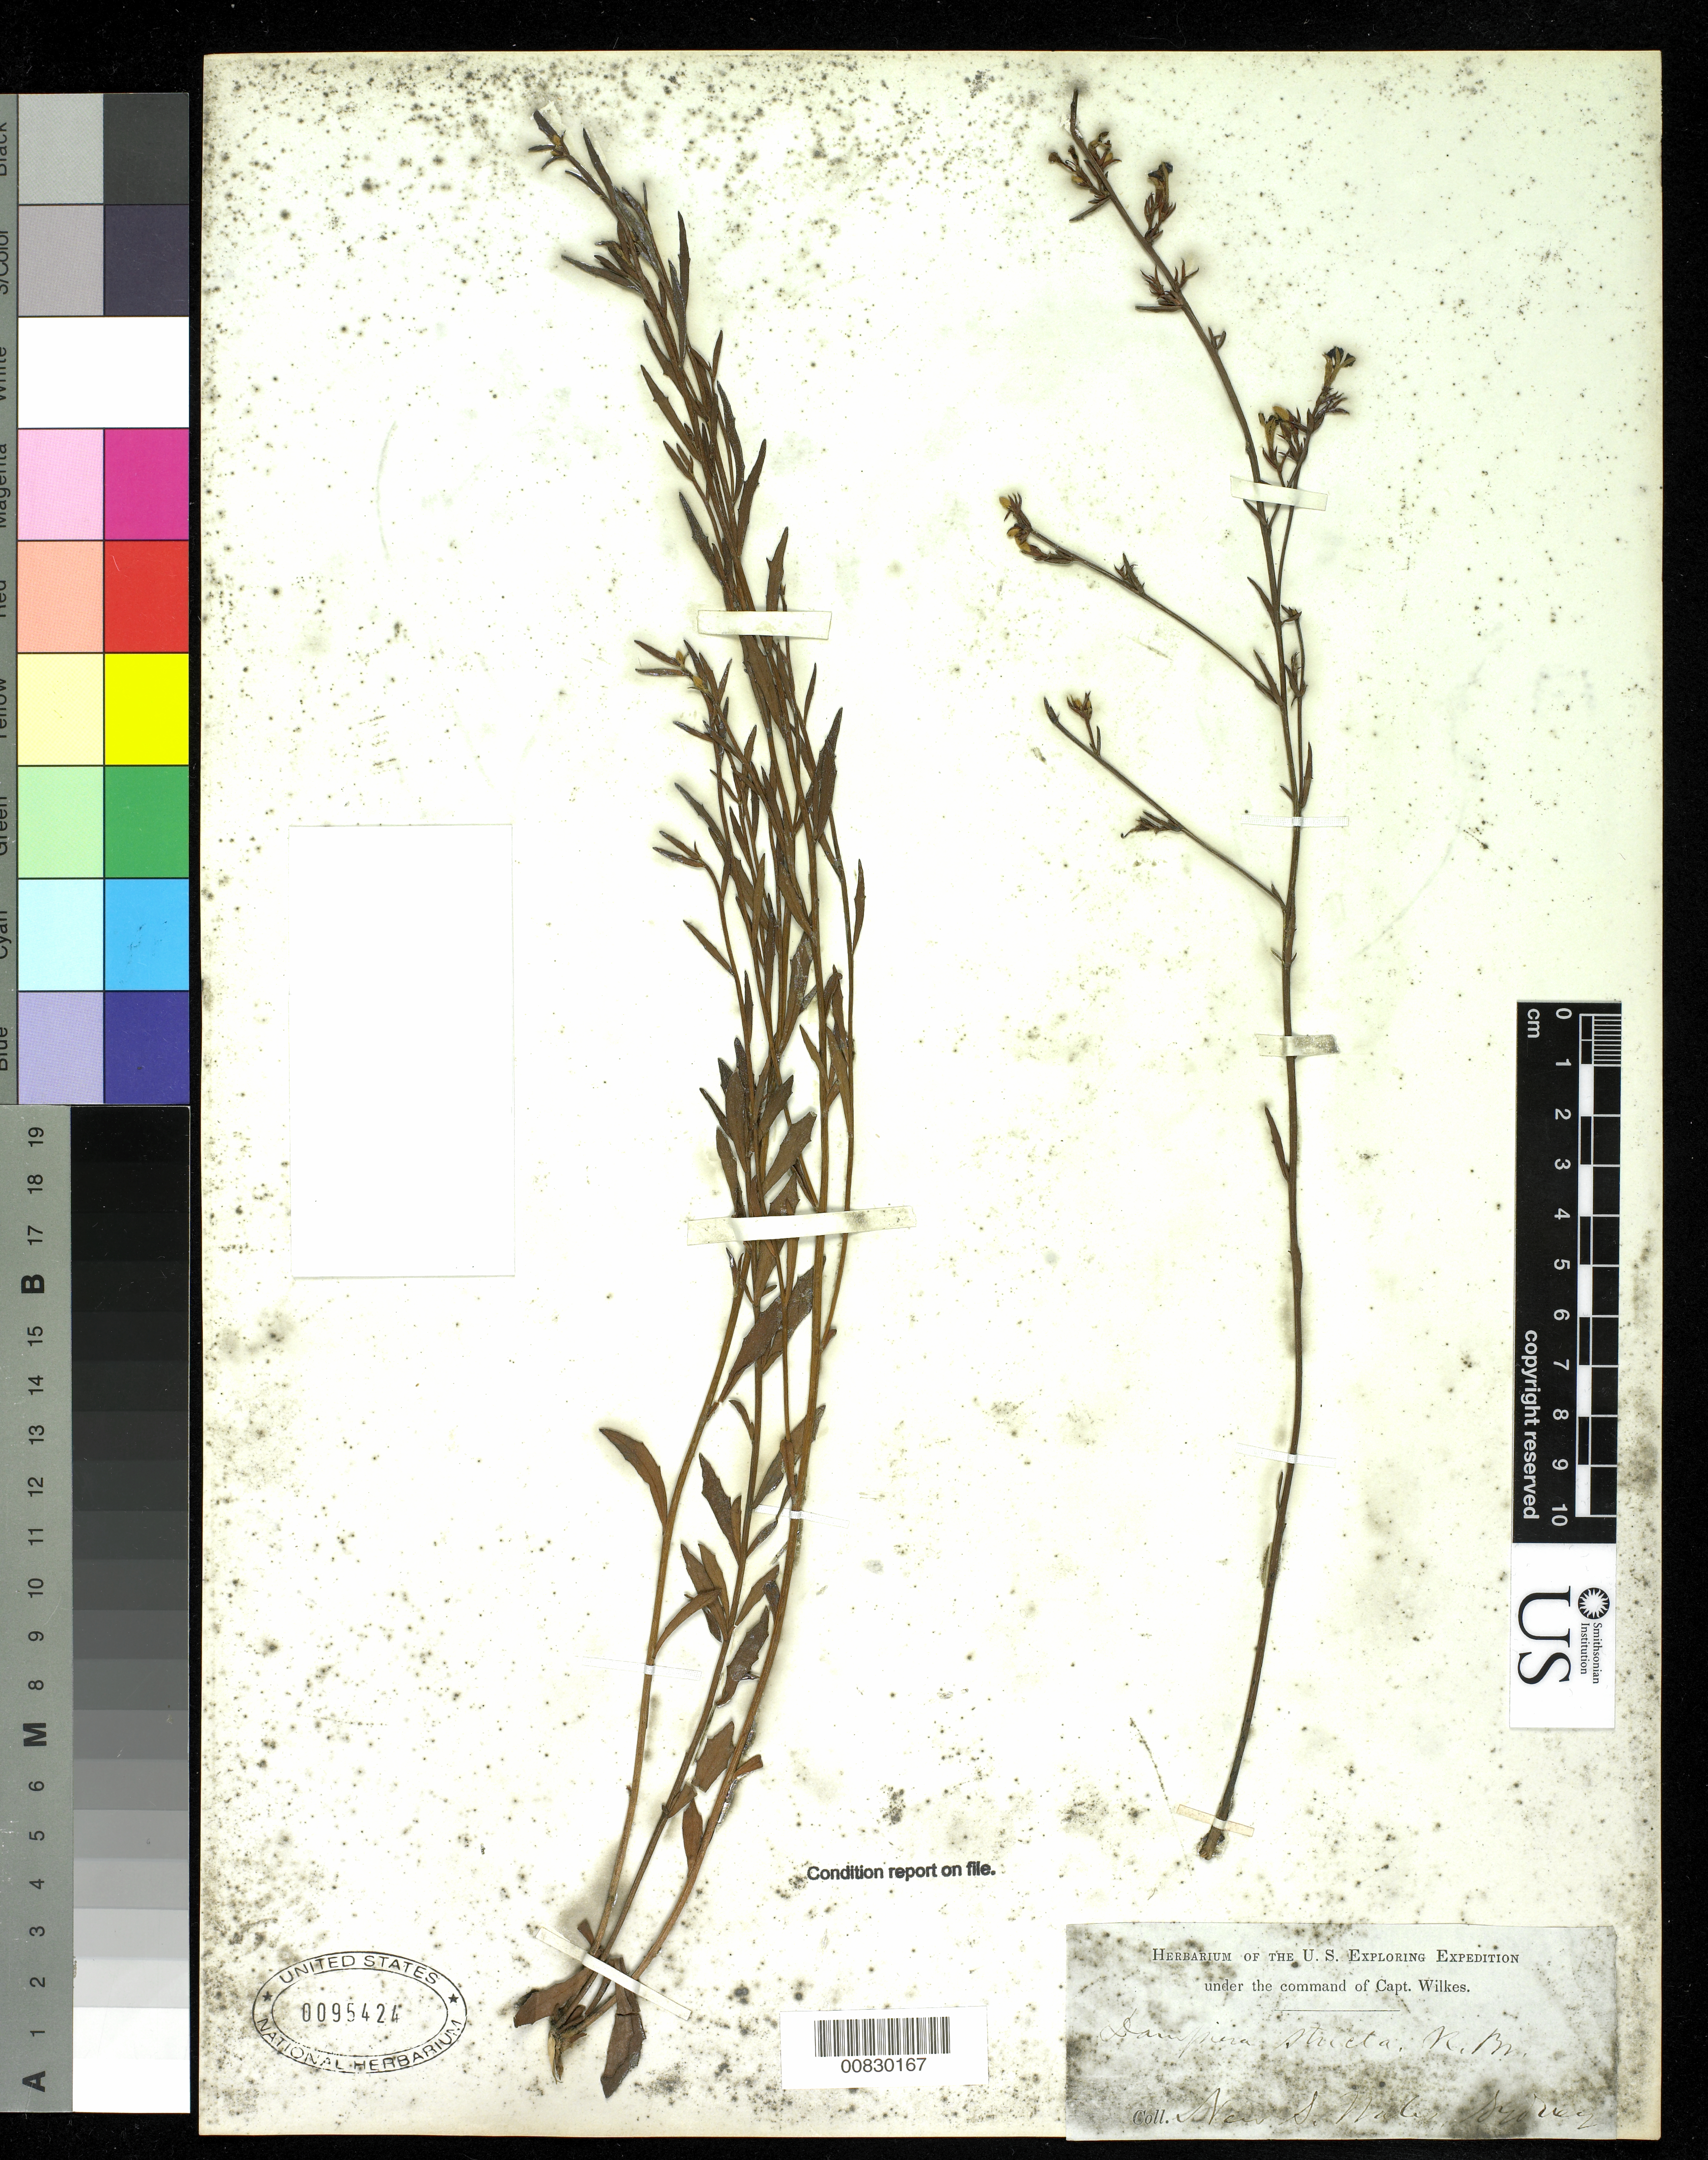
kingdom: Plantae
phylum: Tracheophyta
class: Magnoliopsida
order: Asterales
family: Goodeniaceae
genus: Dampiera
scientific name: Dampiera stricta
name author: (Sm.) R. Br.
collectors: Wilkes Explor. Exped.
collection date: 1838/1842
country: Australia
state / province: New South Wales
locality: Sydney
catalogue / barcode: US 95424